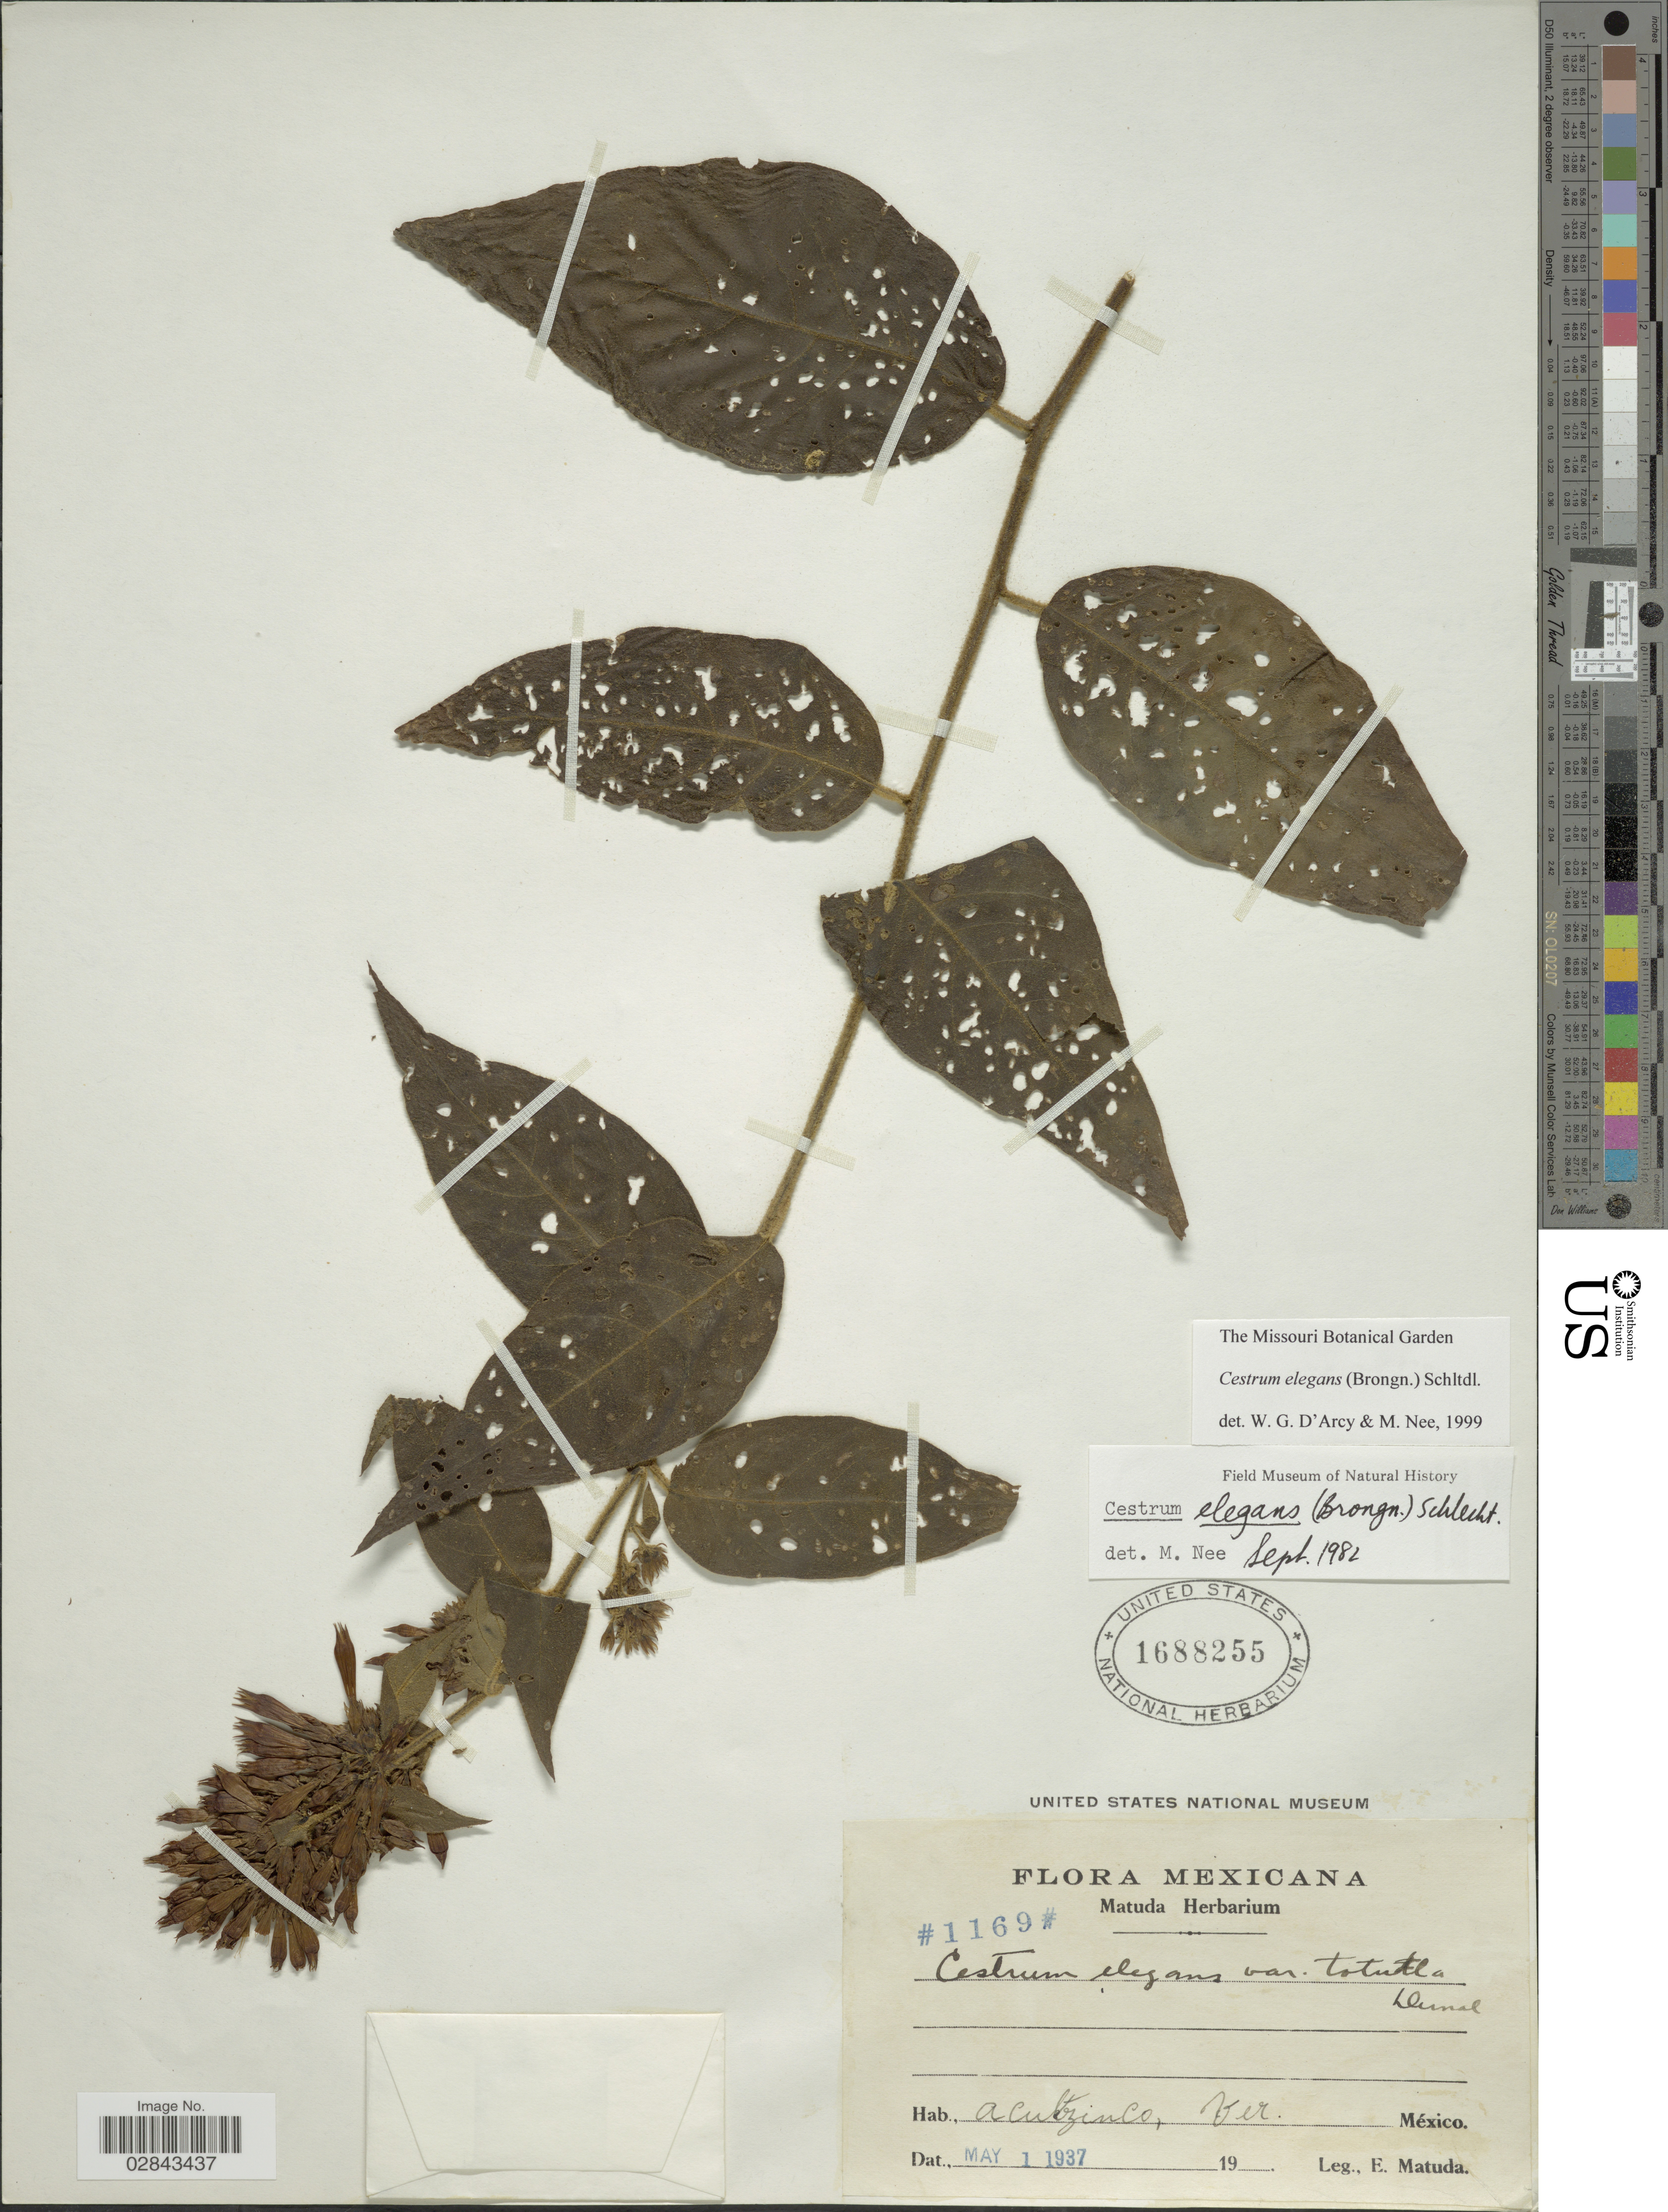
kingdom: Plantae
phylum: Tracheophyta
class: Magnoliopsida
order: Solanales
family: Solanaceae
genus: Cestrum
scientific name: Cestrum elegans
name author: (Brongn.) Schltdl.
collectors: E. Matuda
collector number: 1169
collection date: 1937-05-01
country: Mexico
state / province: Veracruz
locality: Acultzinco, Ver.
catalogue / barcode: US 1688255